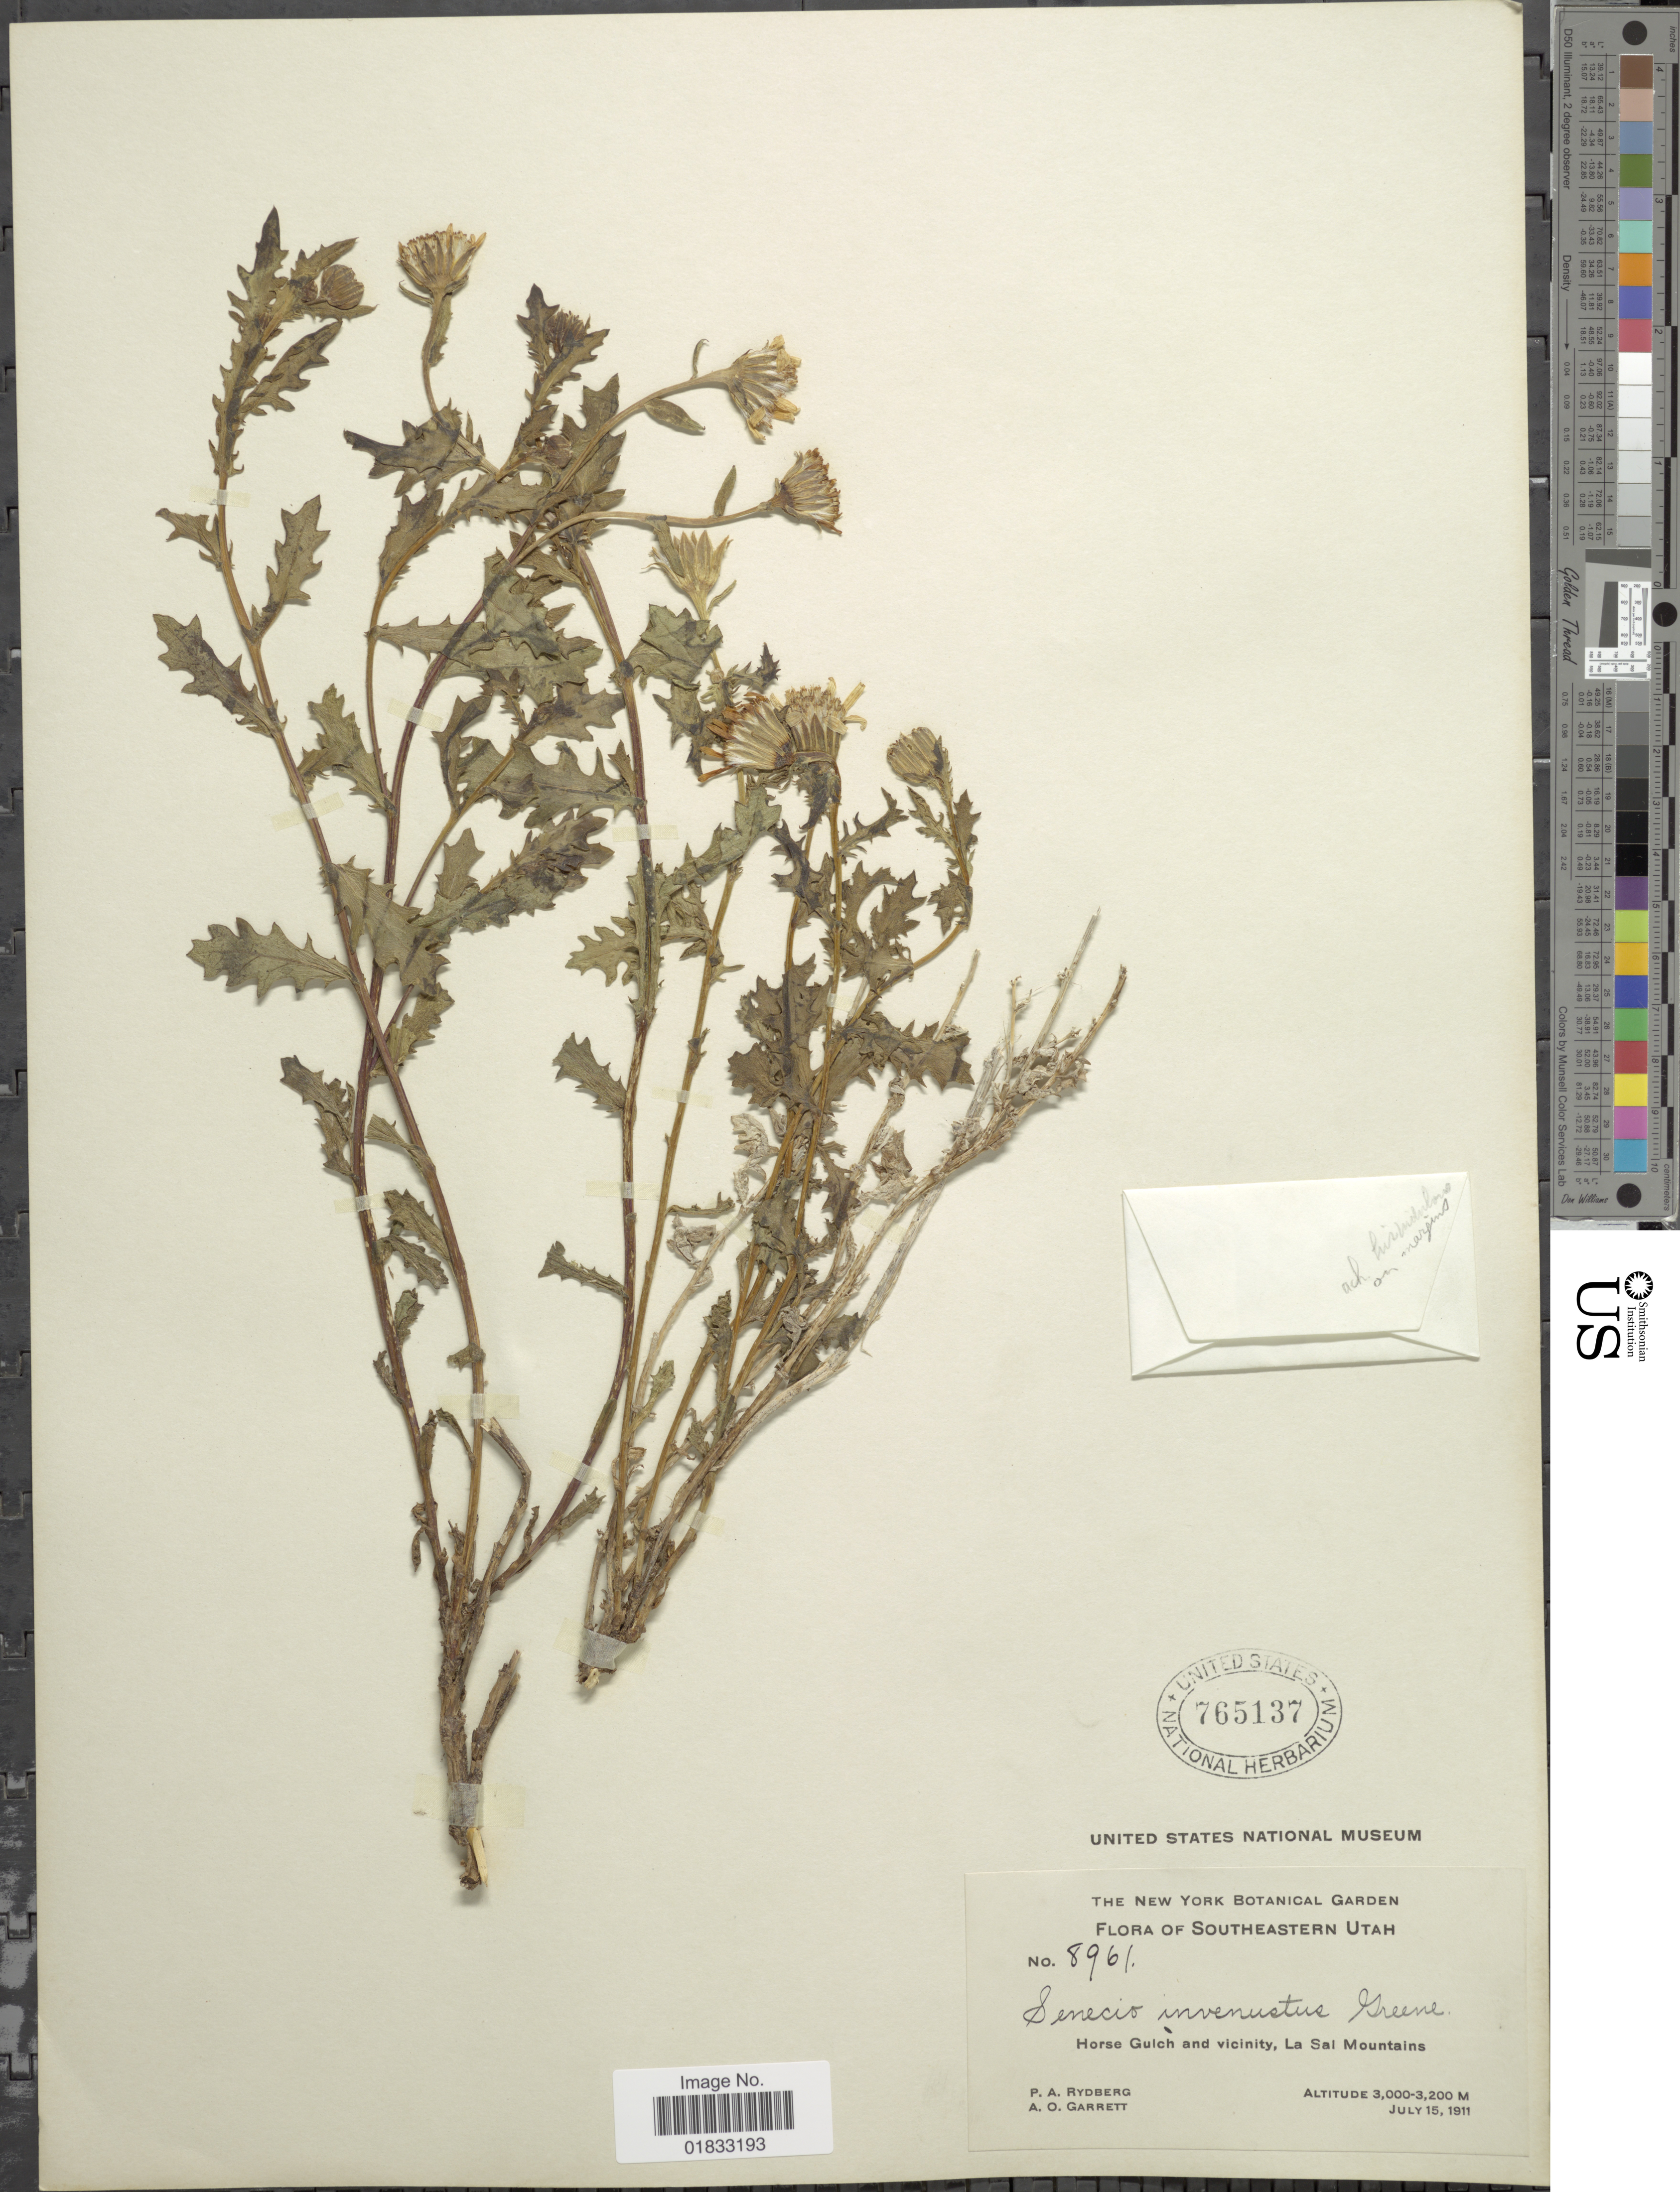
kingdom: Plantae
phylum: Tracheophyta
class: Magnoliopsida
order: Asterales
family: Asteraceae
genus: Senecio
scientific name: Senecio fremontii var. blitoides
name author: (Greene) Cronq.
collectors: P. A. Rydberg & A. O. Garrett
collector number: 8961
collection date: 1911-07-15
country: United States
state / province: Utah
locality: Southeastern Utah, Horse Gulch and vicinity, La Sal Mountains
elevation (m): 3000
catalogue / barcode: US 765137